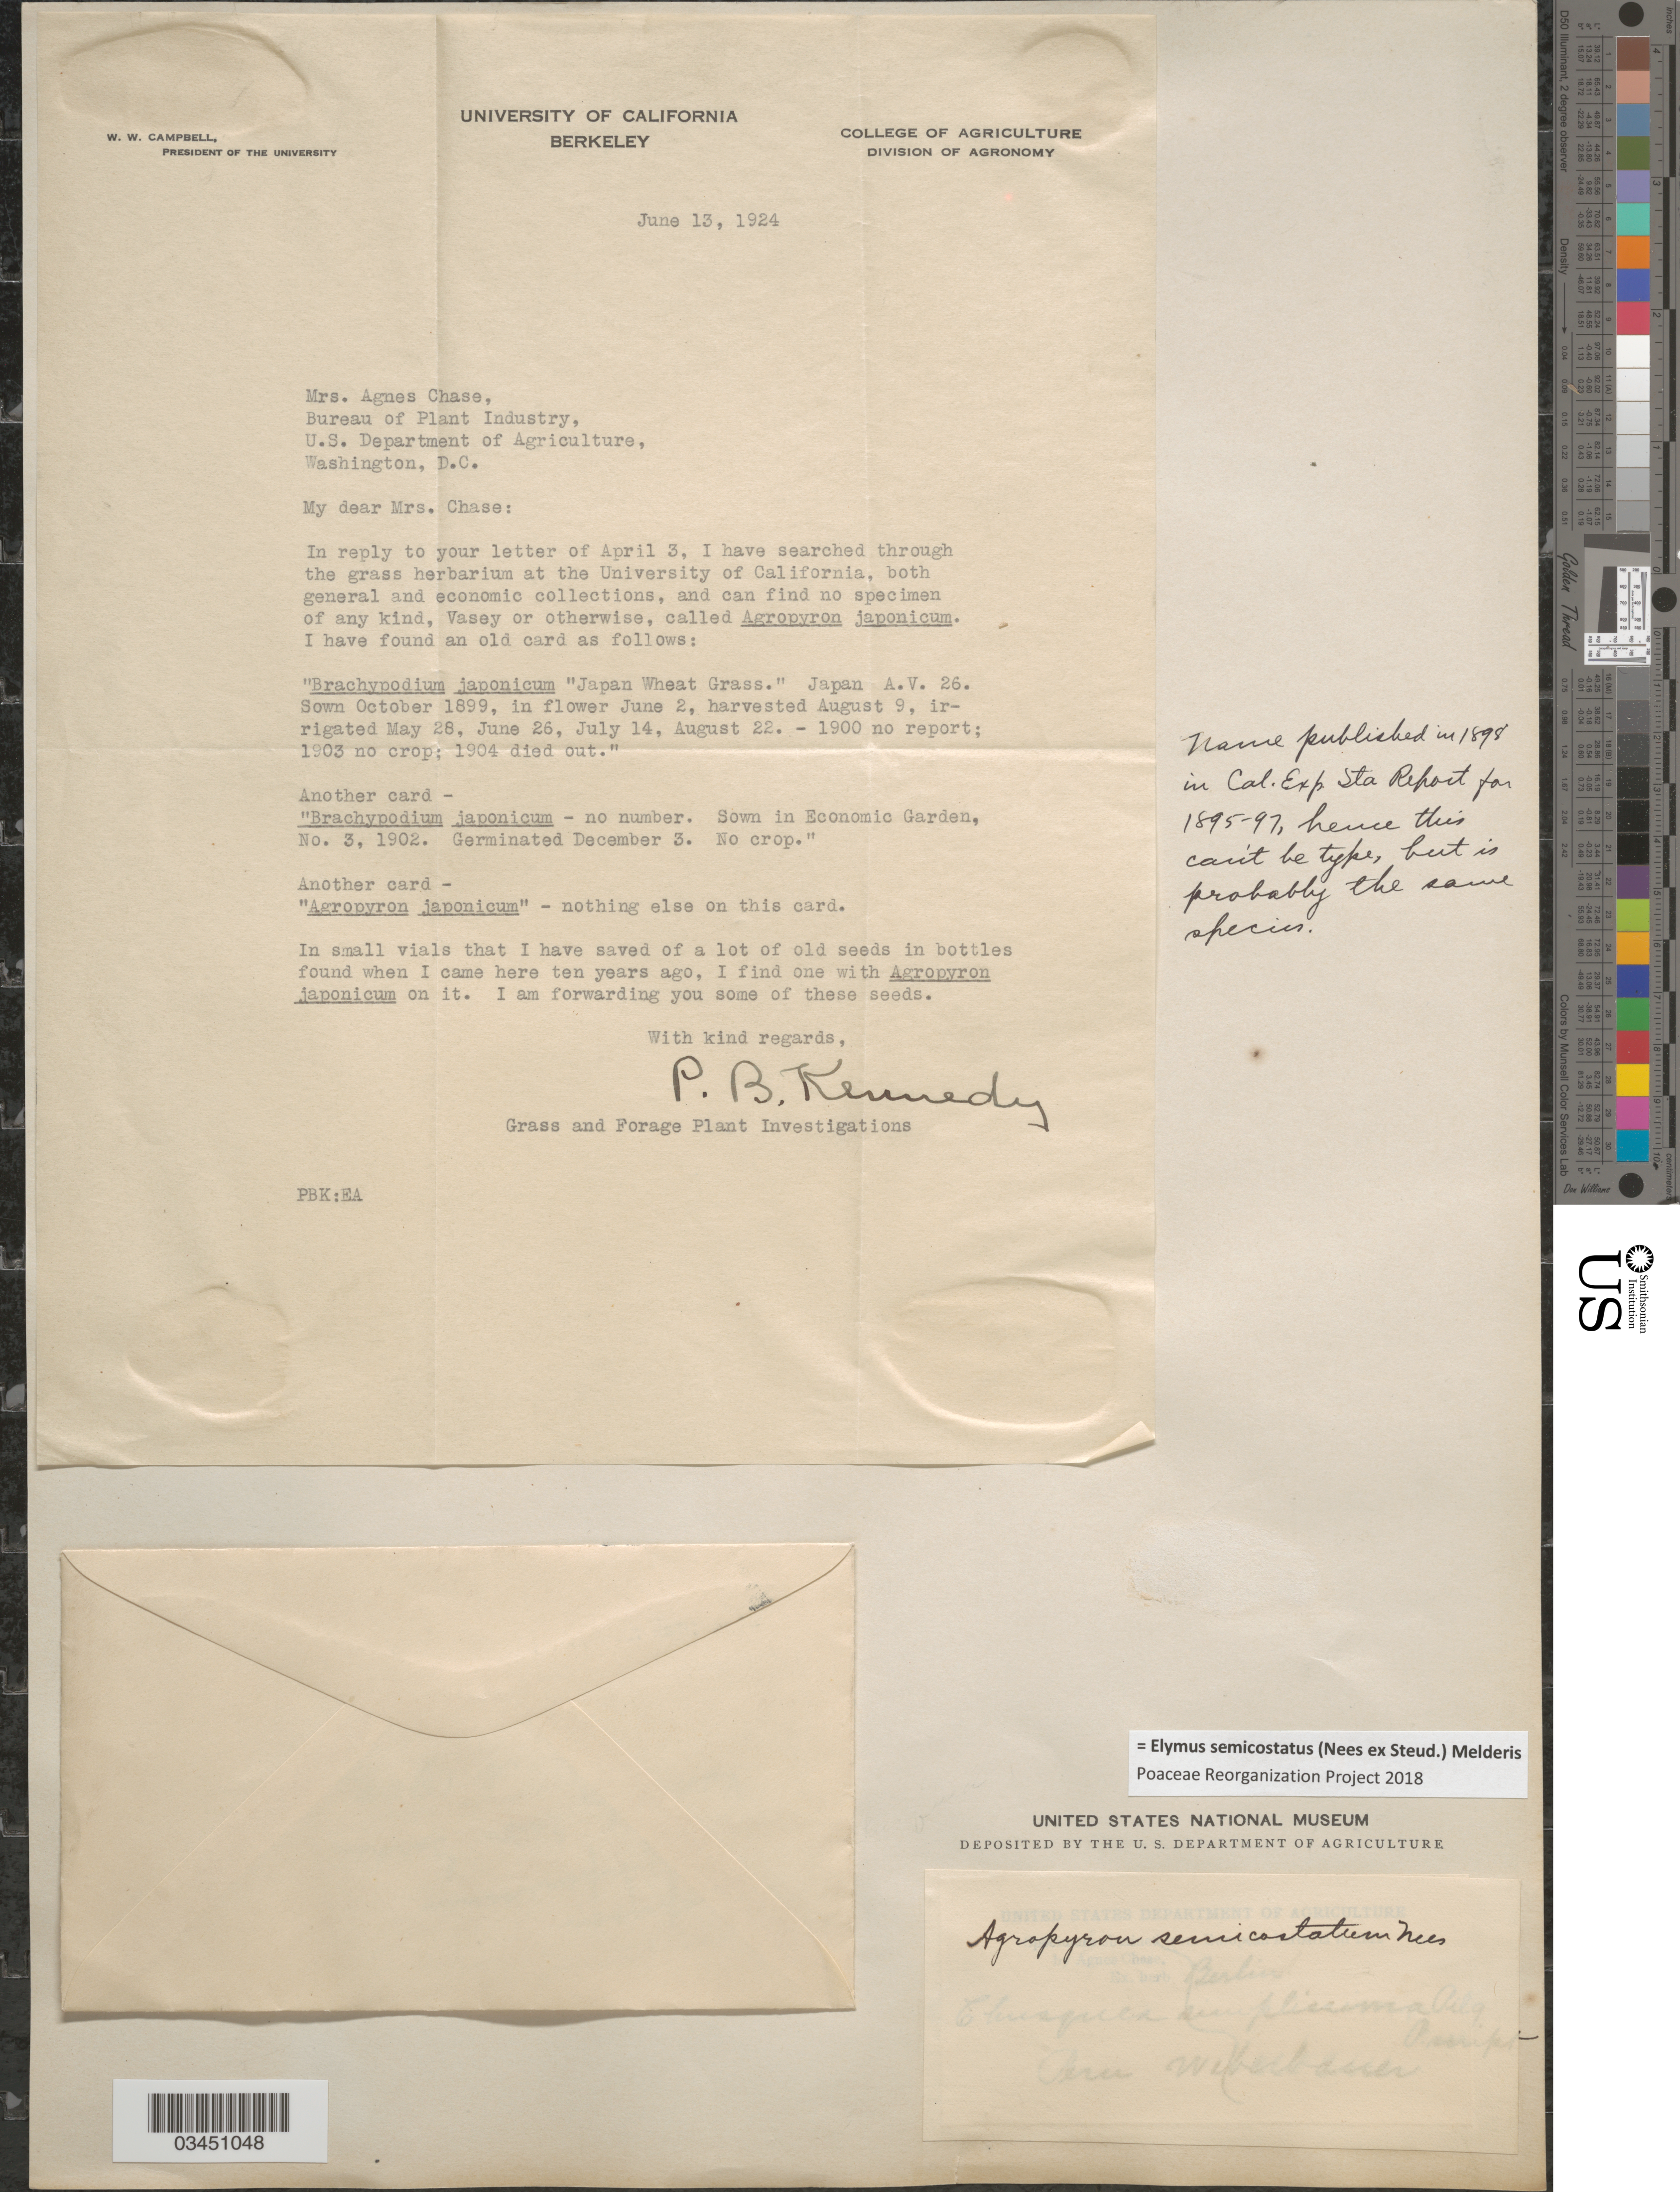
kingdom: Plantae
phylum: Tracheophyta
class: Liliopsida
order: Poales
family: Poaceae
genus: Elymus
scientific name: Elymus semicostatus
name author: (Nees ex Steud.) Melderis